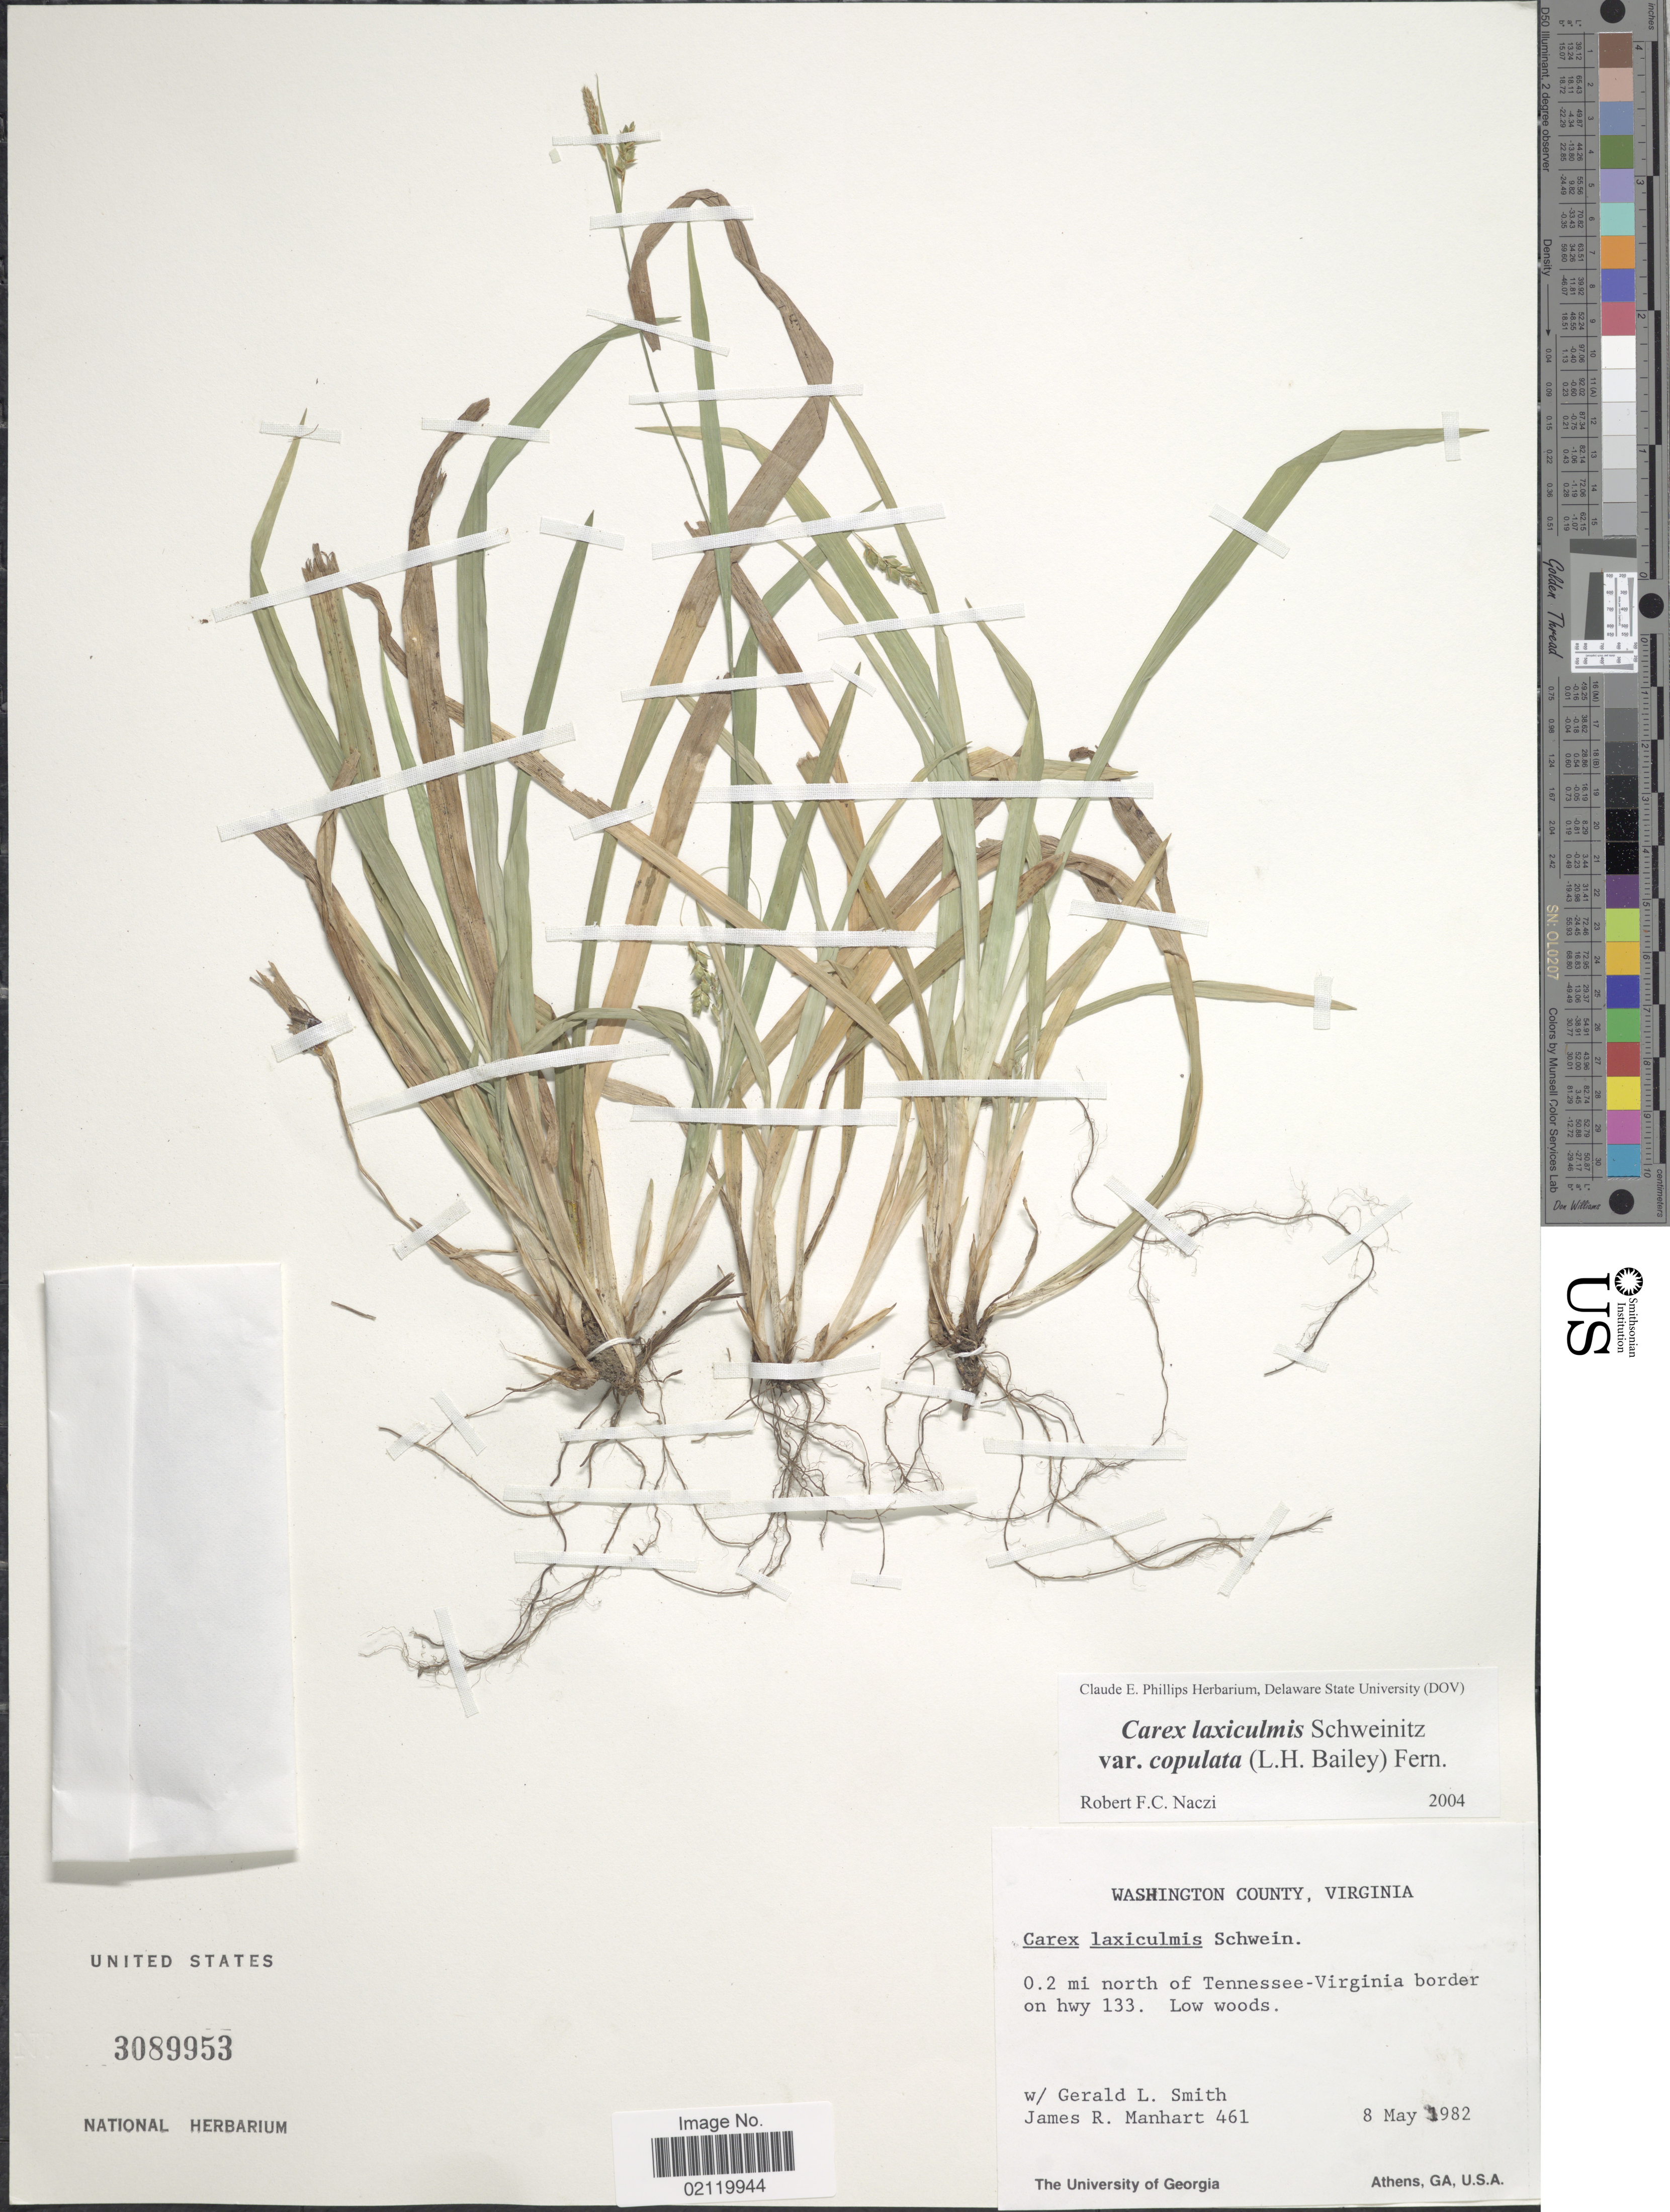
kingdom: Plantae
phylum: Tracheophyta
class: Liliopsida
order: Poales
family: Cyperaceae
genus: Carex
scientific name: Carex laxiculmis var. copulata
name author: (L.H. Bailey) Fernald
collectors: G. L. Smith & J. Manhart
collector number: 461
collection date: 1982-05-08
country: United States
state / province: Virginia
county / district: Washington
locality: Washington County. 0.2 mi north of Tennessee-Virginia border on hwy 133. Low woods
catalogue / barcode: US 3089953